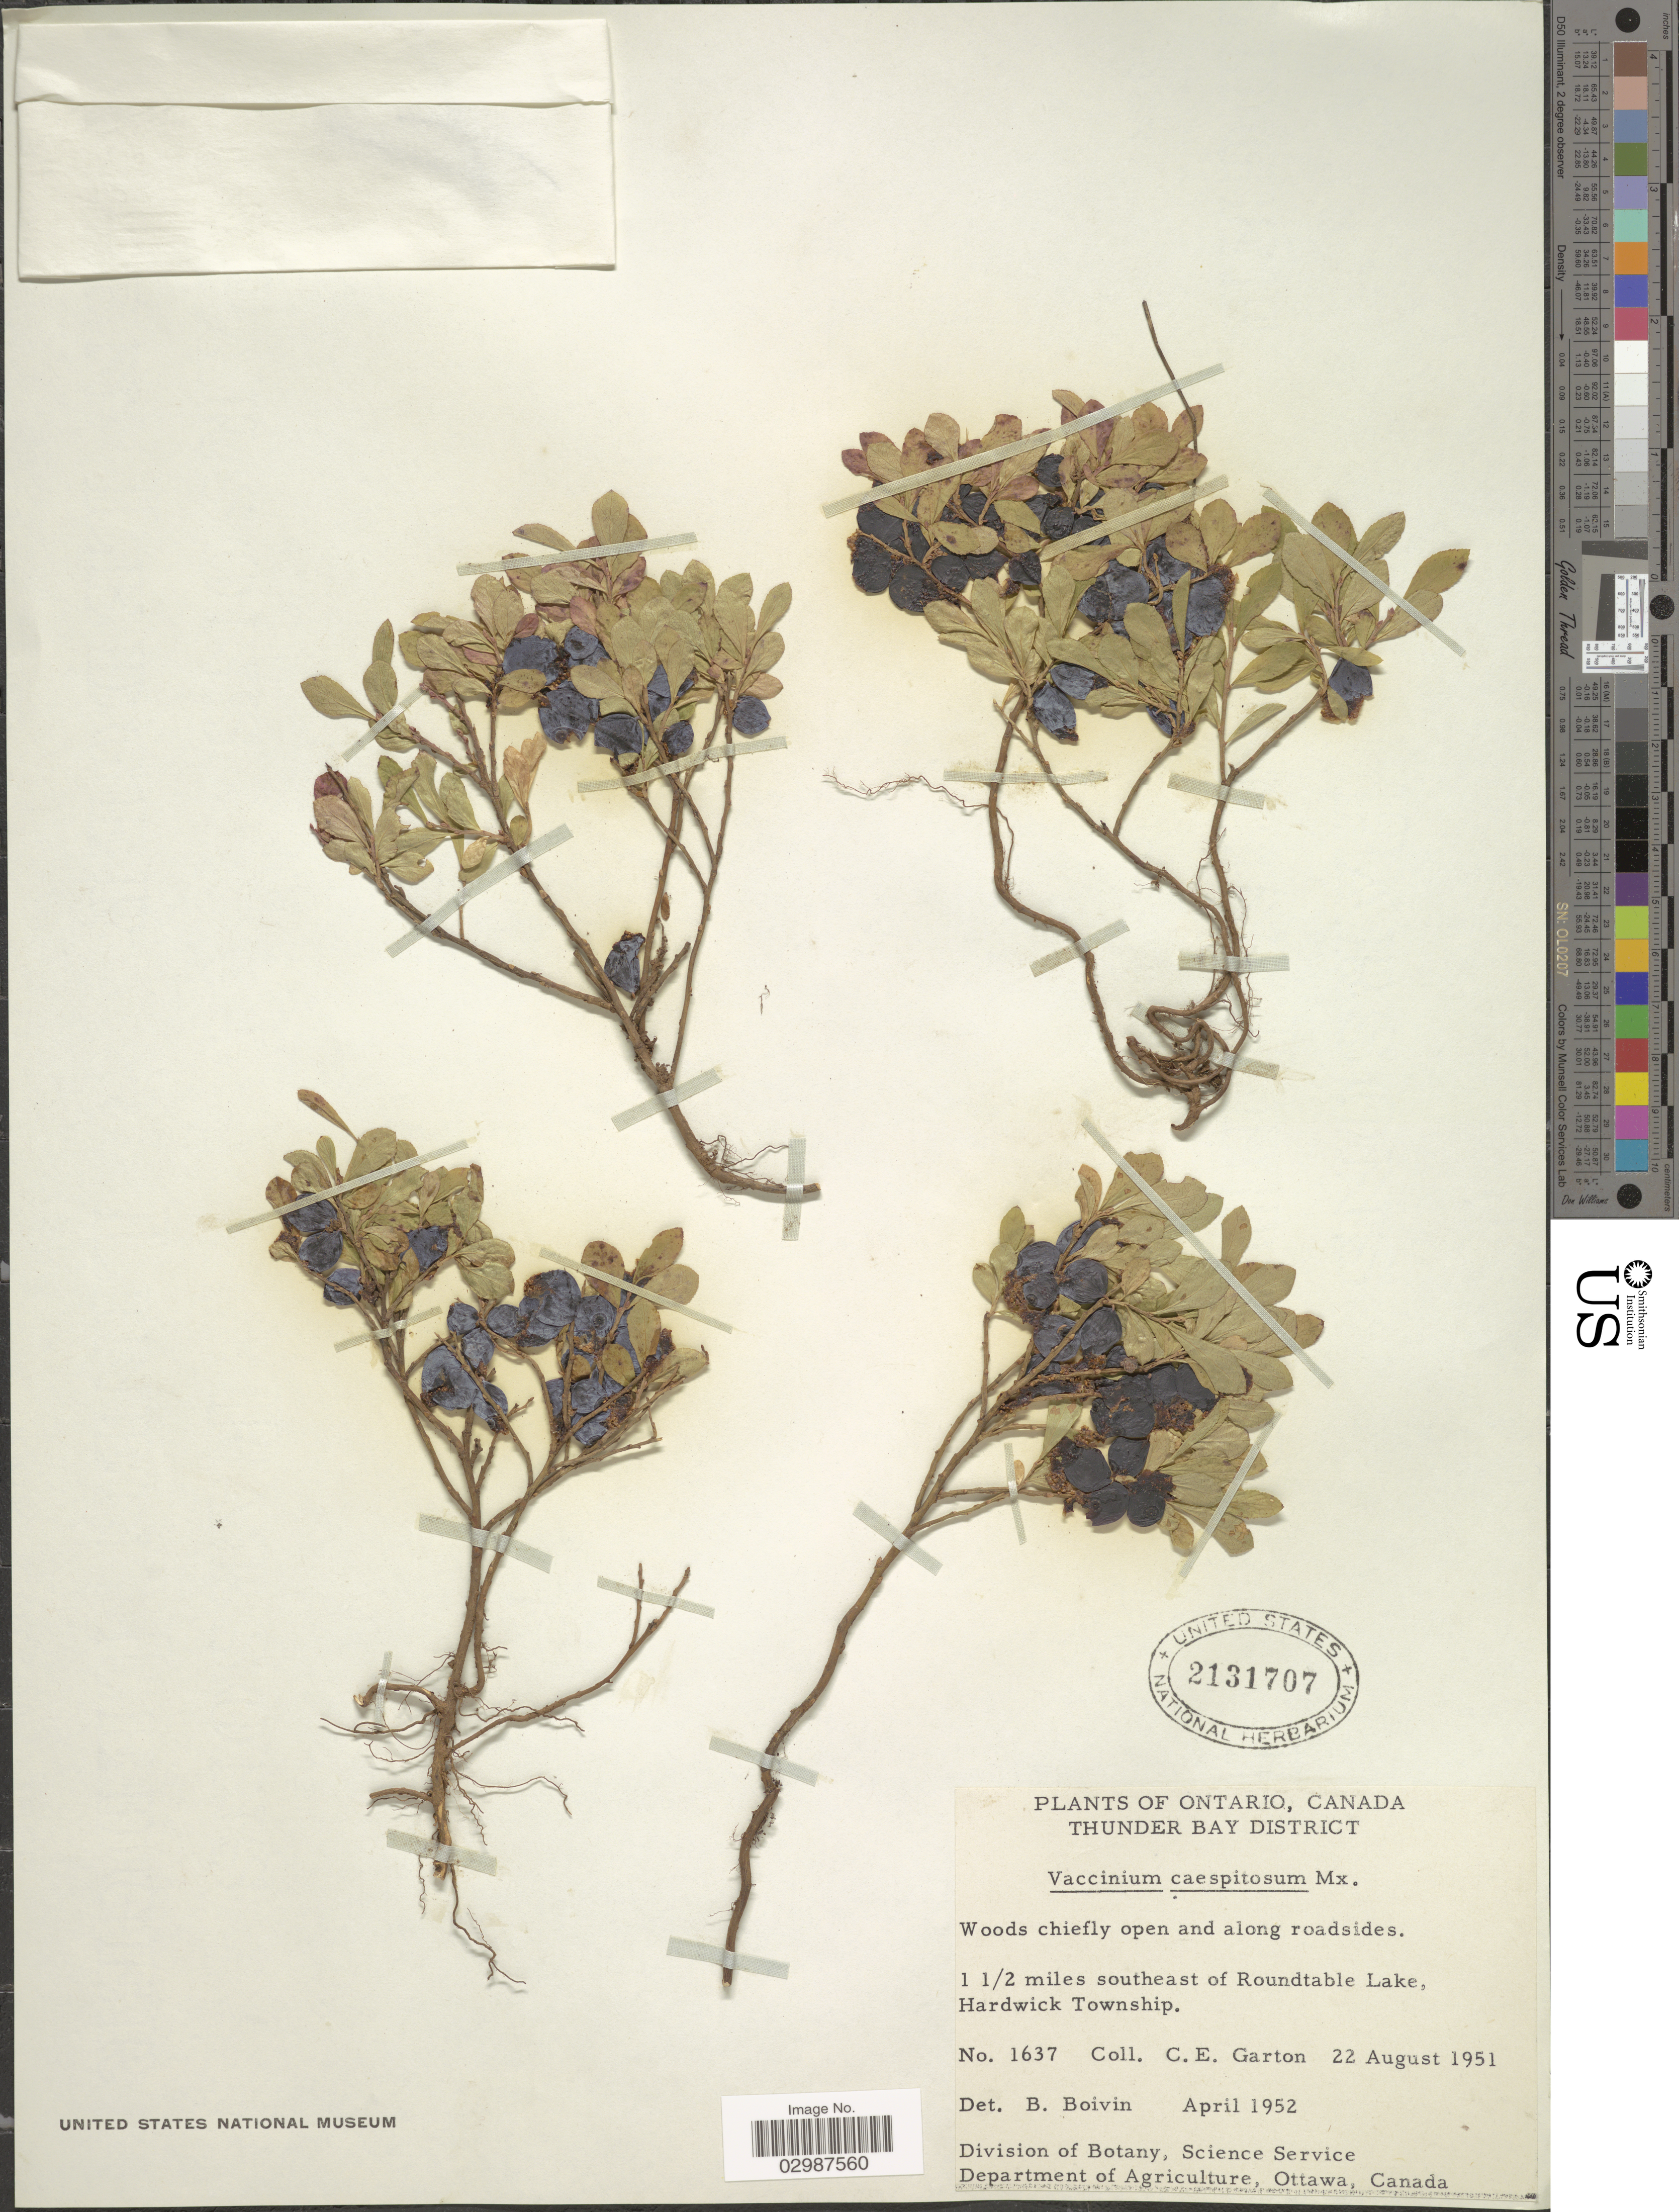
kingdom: Plantae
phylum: Tracheophyta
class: Magnoliopsida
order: Ericales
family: Ericaceae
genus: Vaccinium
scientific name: Vaccinium caespitosum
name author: Michx.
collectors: C. E. Garton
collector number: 1637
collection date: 1951-08-22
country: Canada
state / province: Ontario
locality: Thunder Bay District. 1½ miles southeast of Roundtable Lake, Hardwick Township.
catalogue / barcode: US 2131707